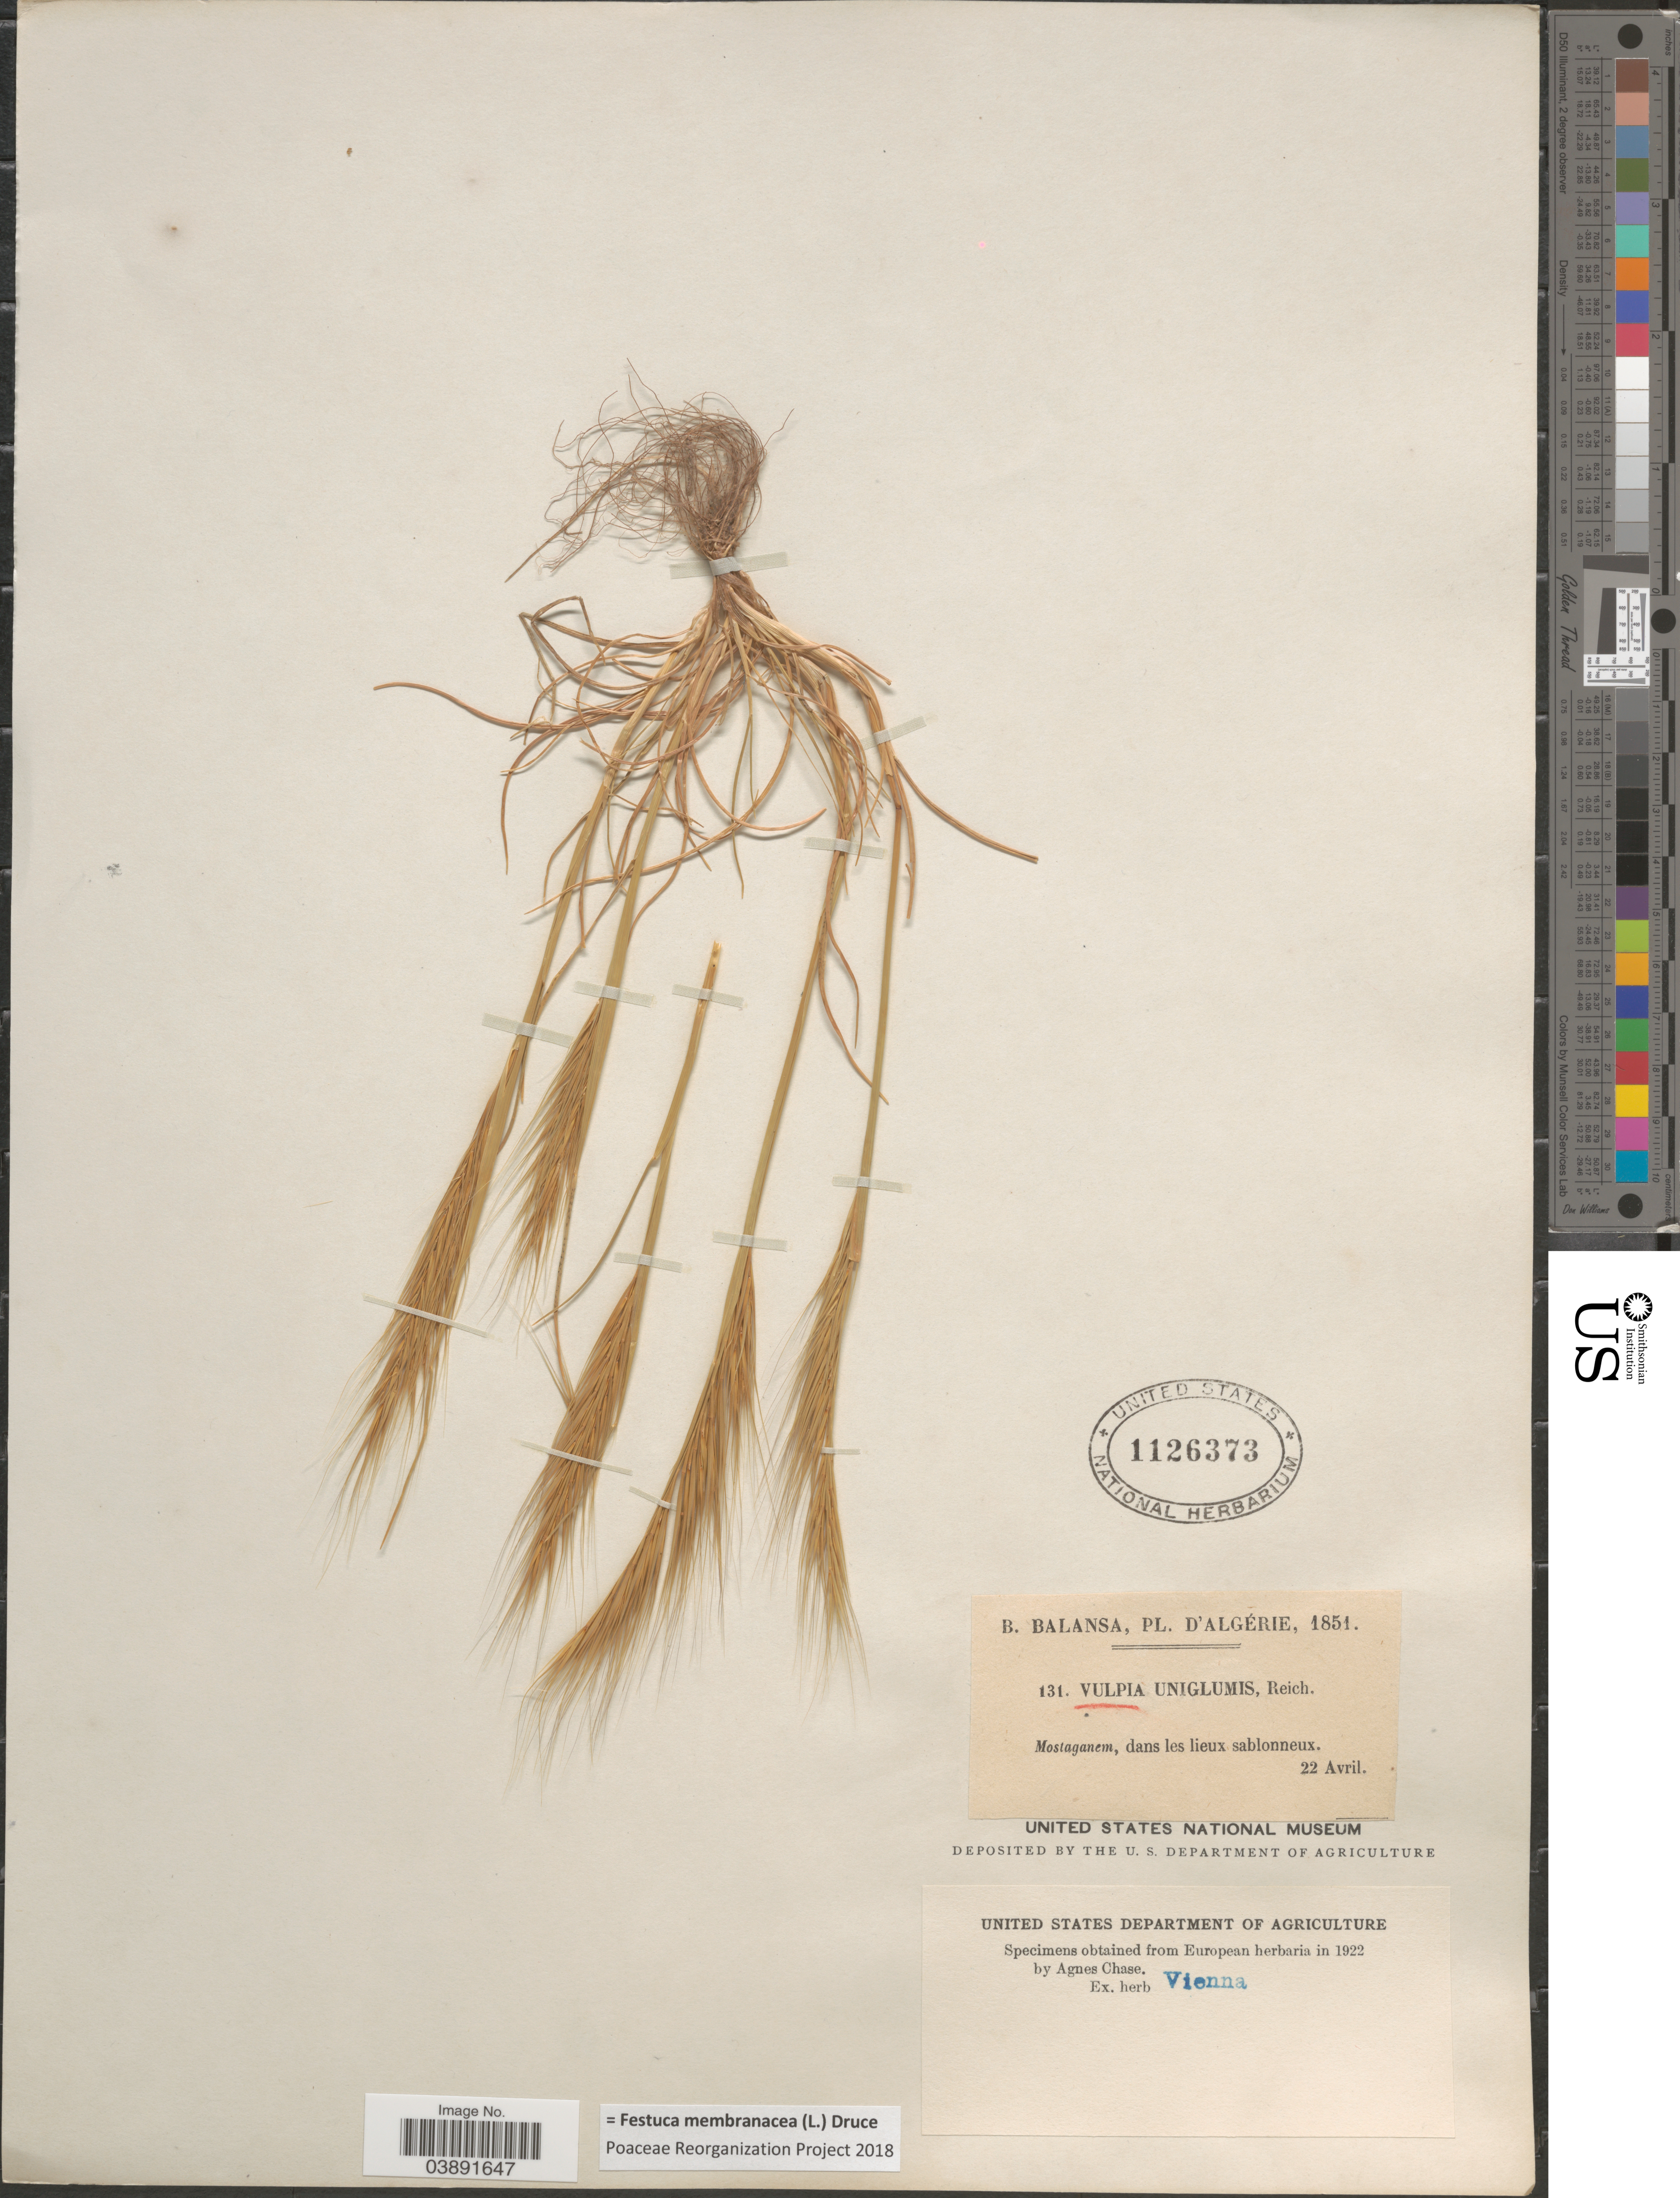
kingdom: Plantae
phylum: Tracheophyta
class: Liliopsida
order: Poales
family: Poaceae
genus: Festuca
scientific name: Festuca membranacea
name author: Kit.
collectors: B. Balansa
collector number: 131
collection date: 1851-04-22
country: Algeria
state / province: Mostaganem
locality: Dans les lieux sablonneux.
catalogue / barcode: US 1126373